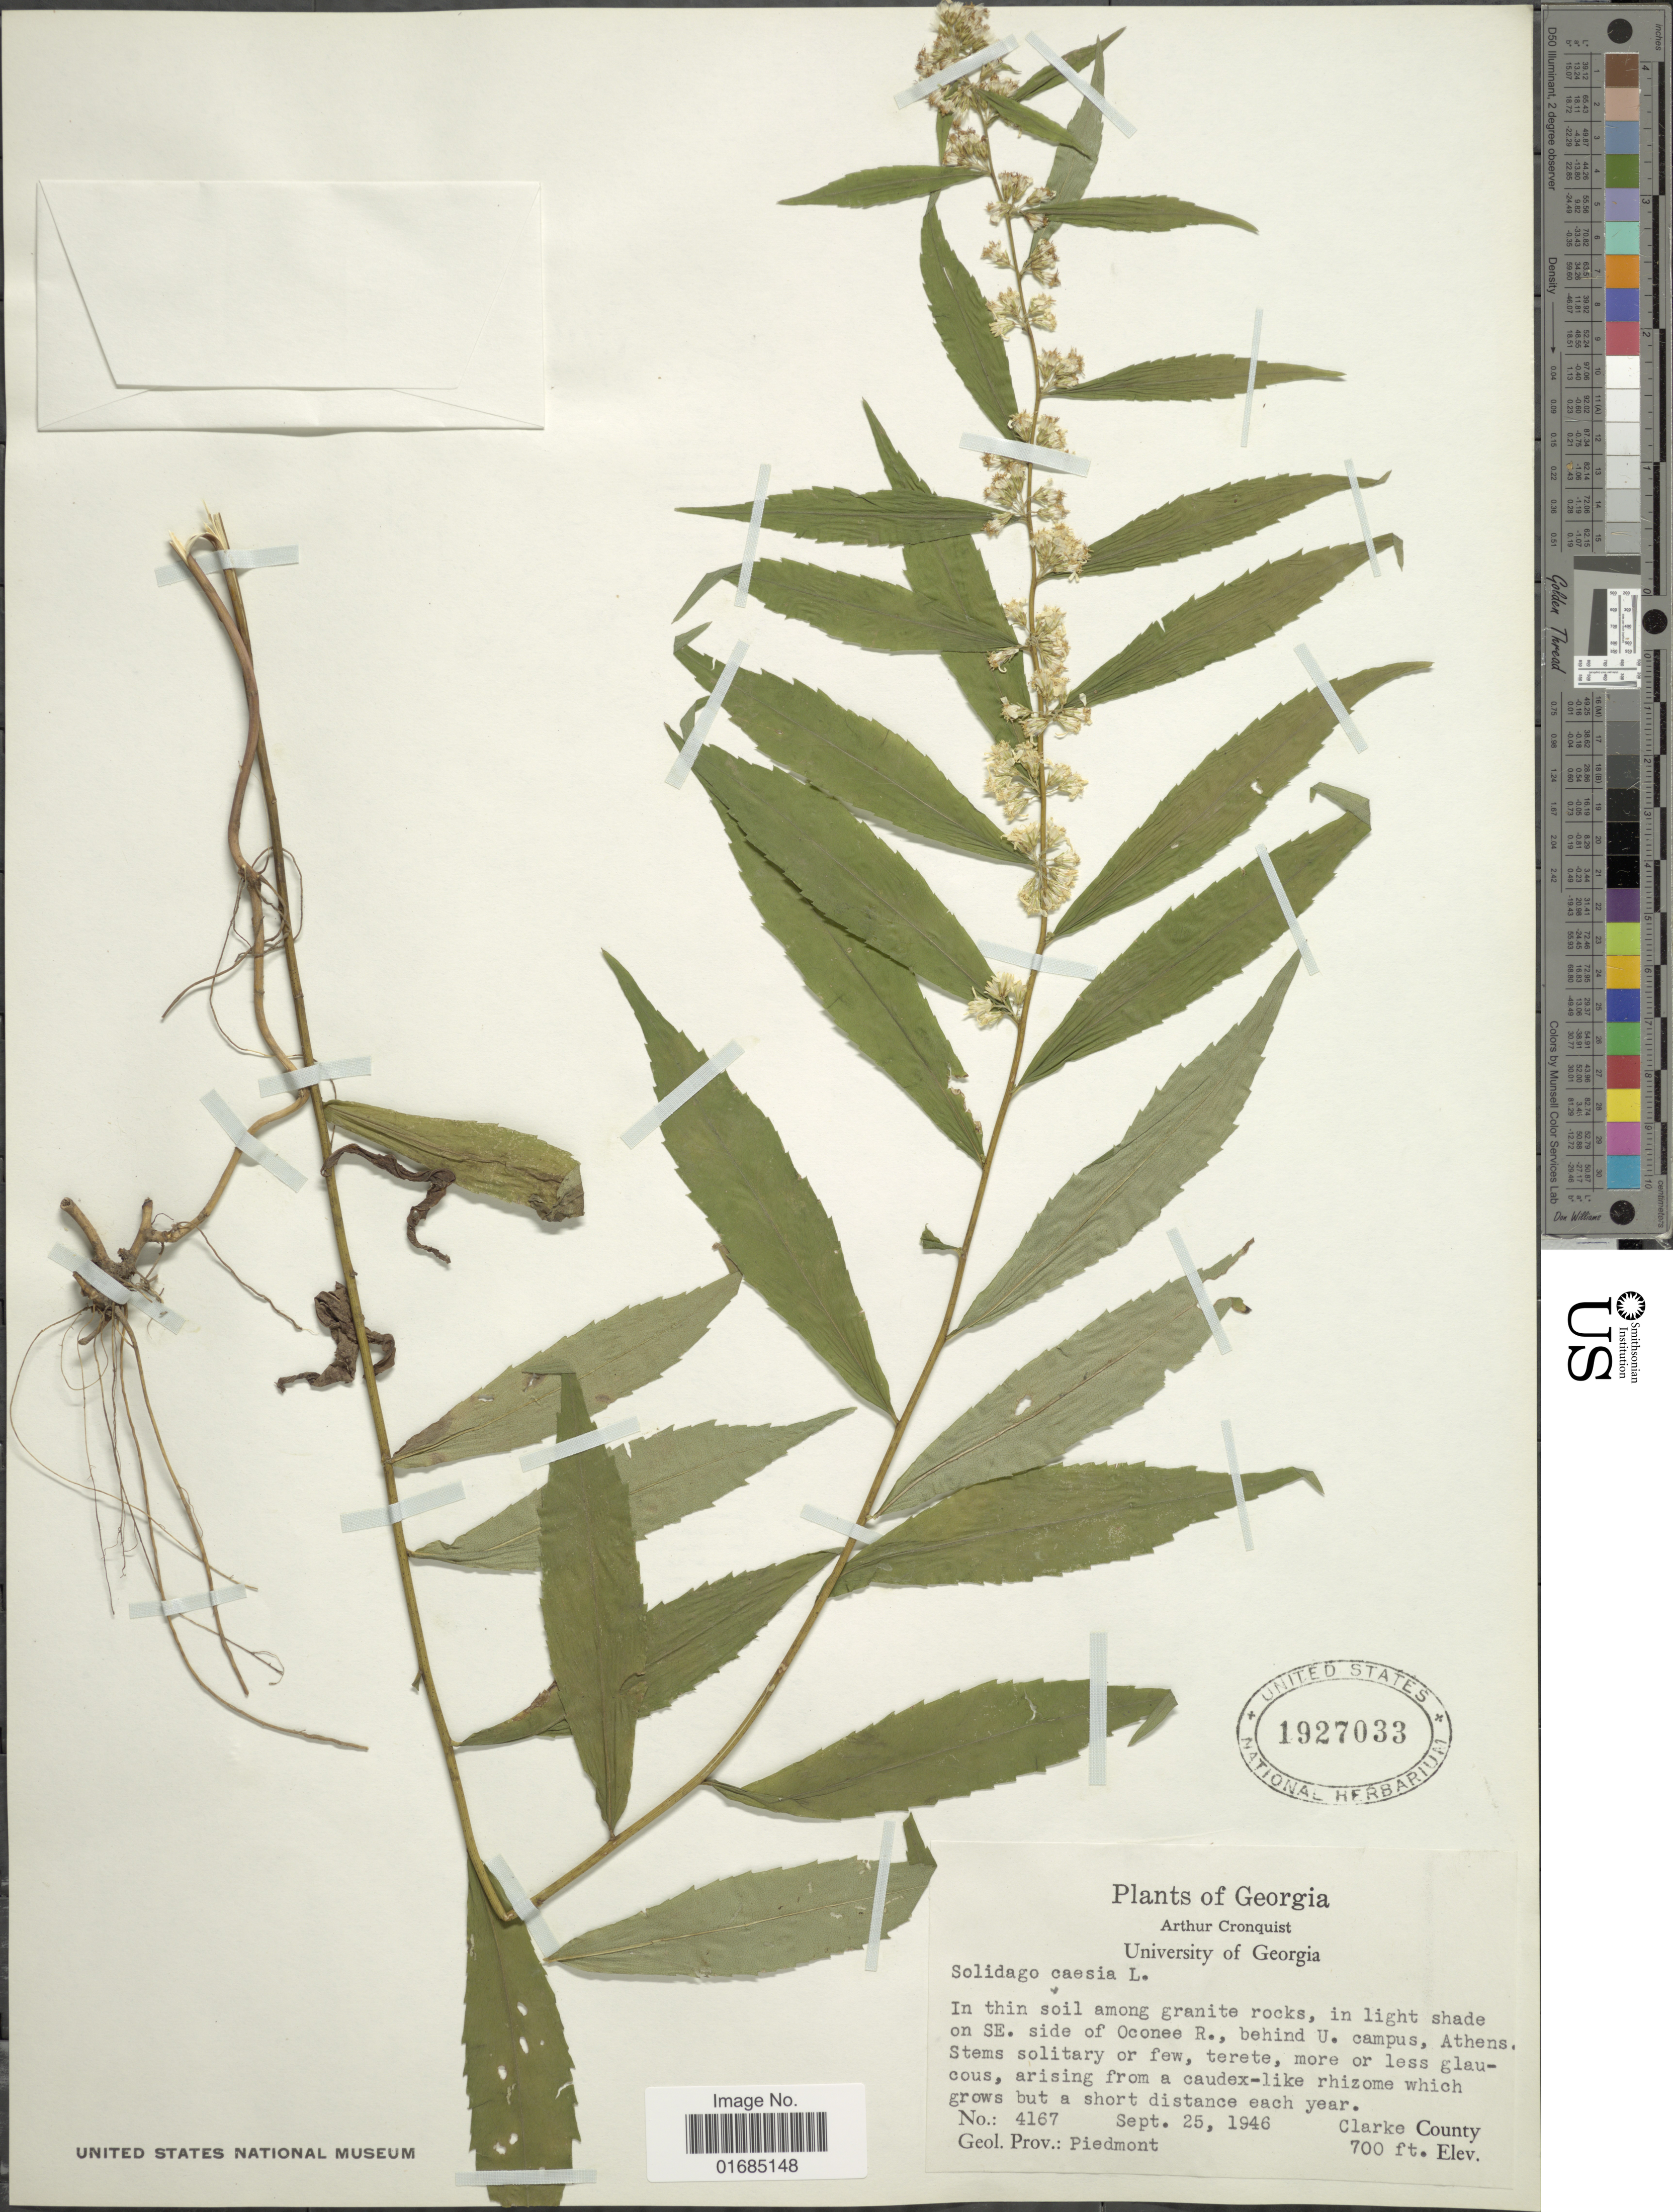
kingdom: Plantae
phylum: Tracheophyta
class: Magnoliopsida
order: Asterales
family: Asteraceae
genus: Solidago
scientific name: Solidago caesia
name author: L.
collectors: A. J. Cronquist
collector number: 4167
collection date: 1946-09-25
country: United States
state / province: Georgia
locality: On SE. side of Oconee R., behind U. campus, Athens. Clarke County, Geol. Prov.: Piedmont.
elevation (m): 213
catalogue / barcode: US 1927033